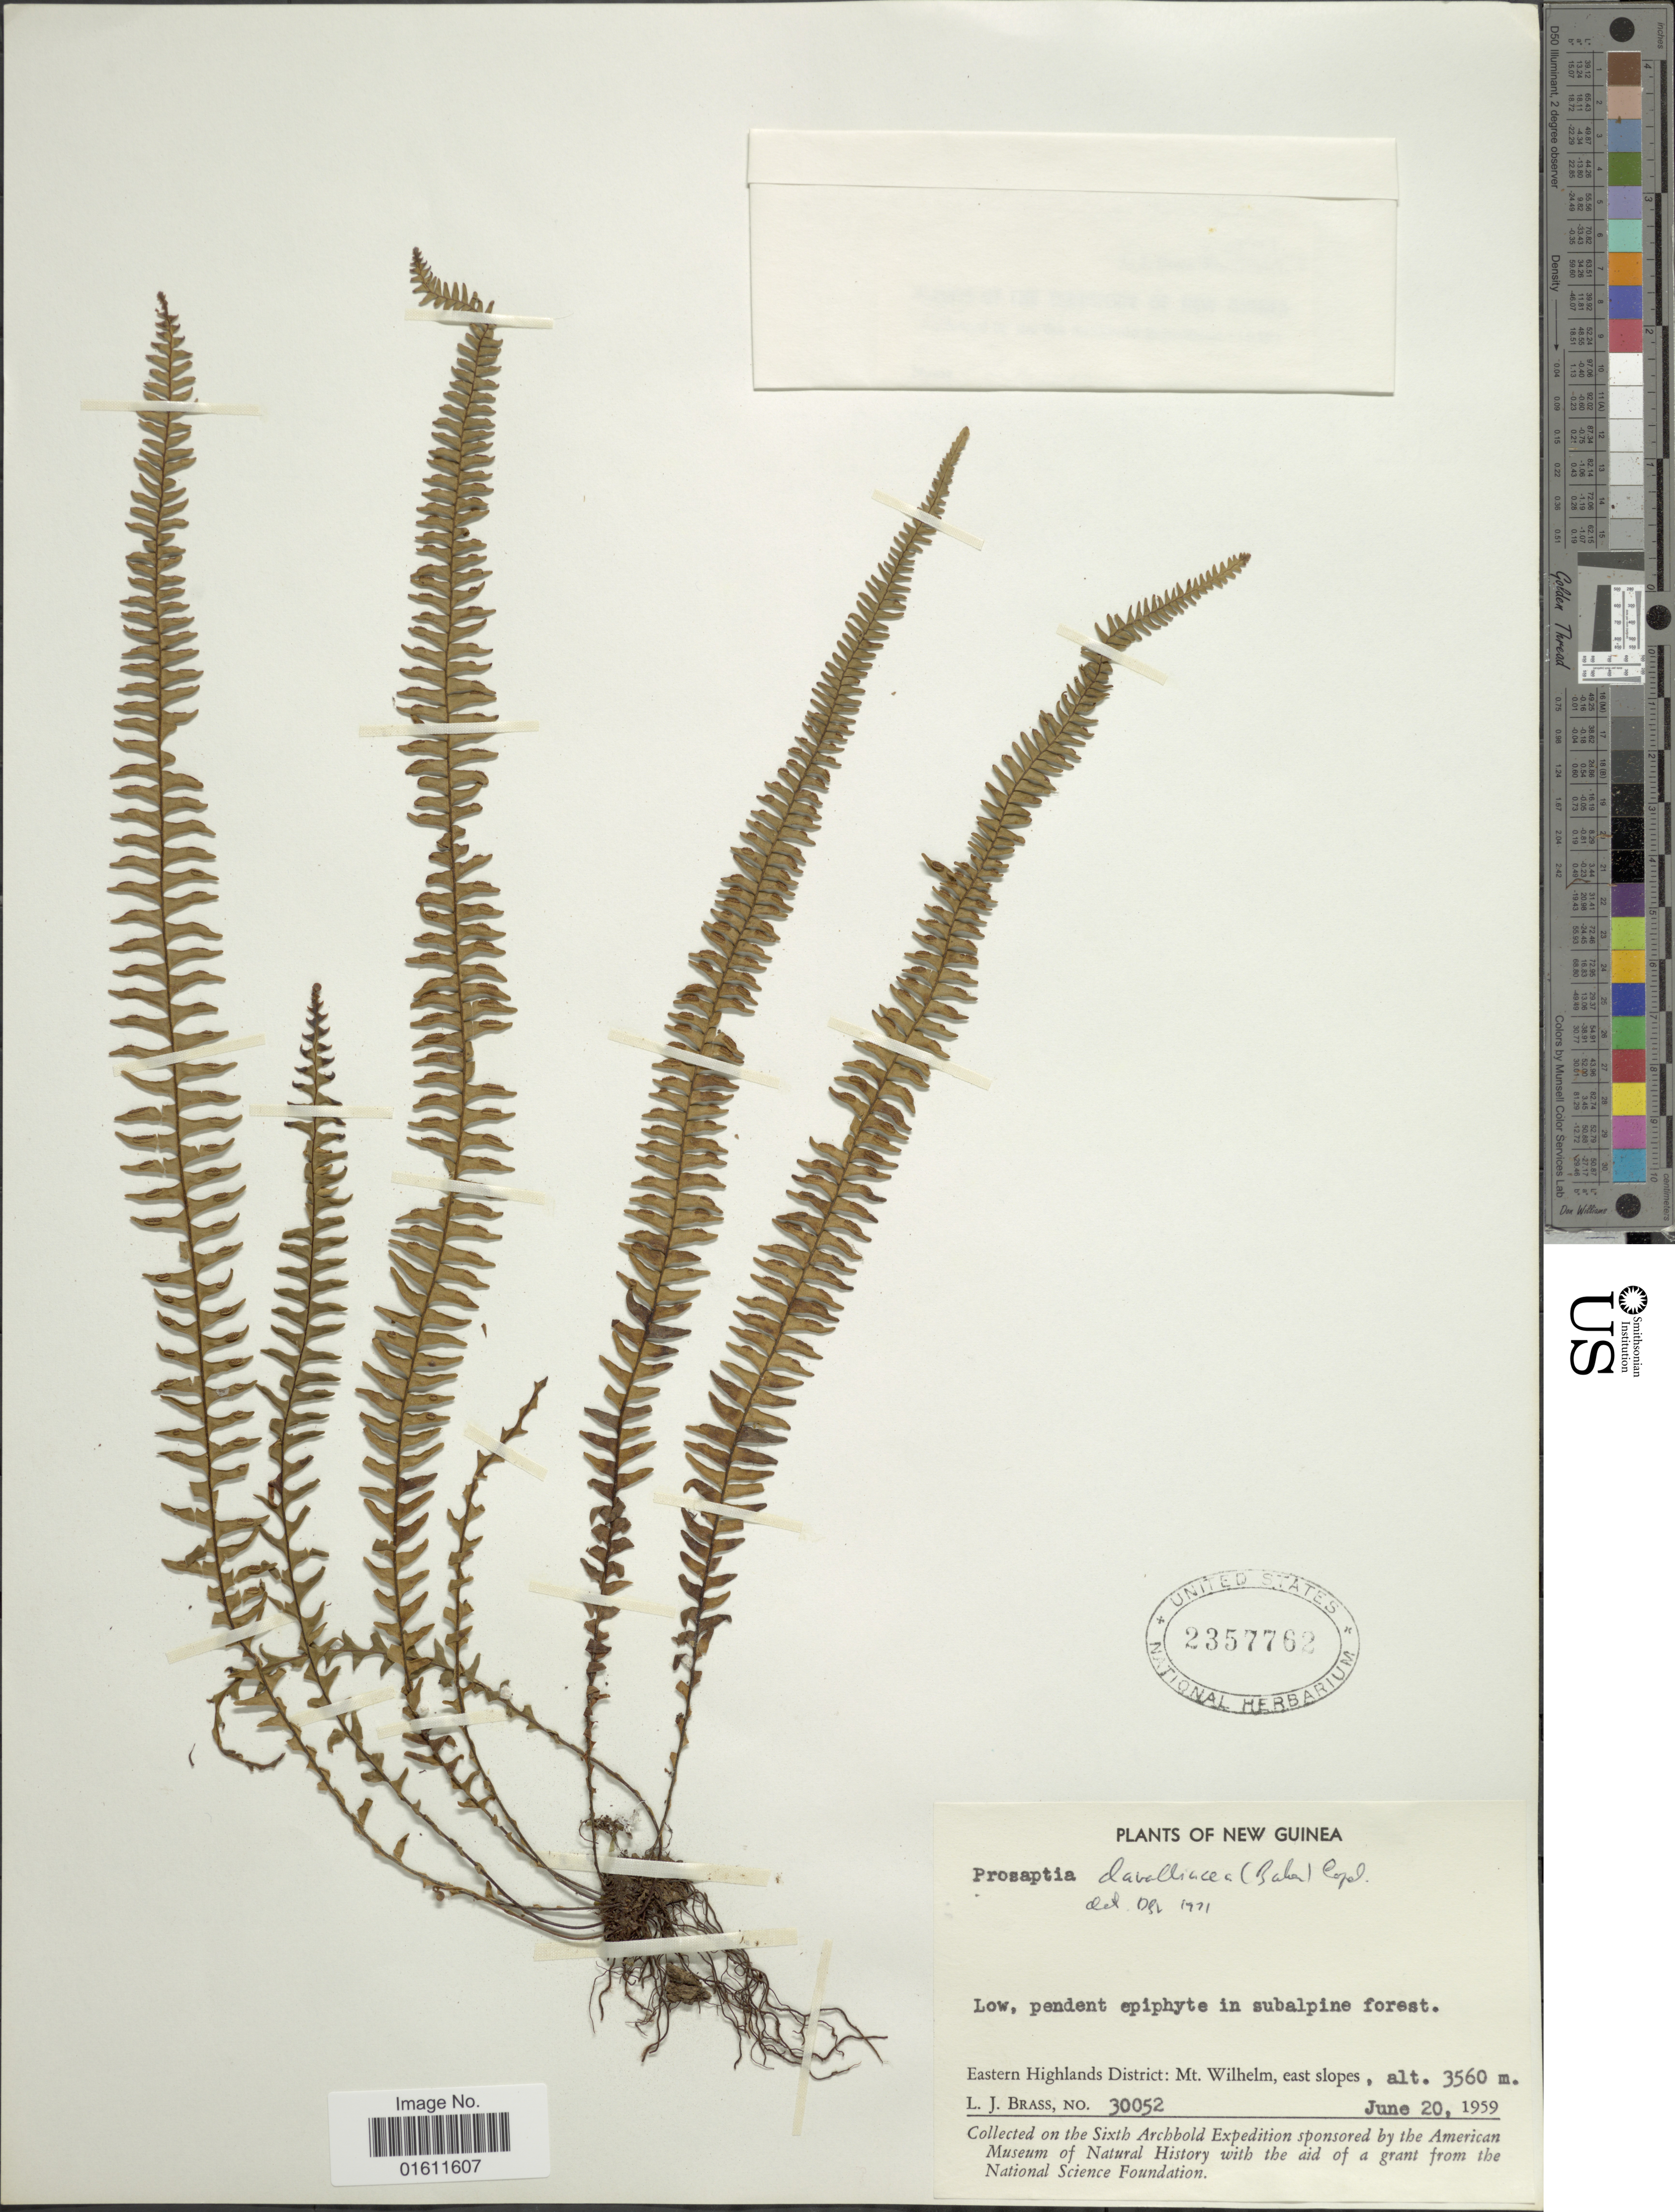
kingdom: Plantae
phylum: Tracheophyta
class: Polypodiopsida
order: Polypodiales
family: Polypodiaceae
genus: Prosaptia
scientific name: Prosaptia davalliacea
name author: (F. Muell. & Baker) Copel.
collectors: L. J. Brass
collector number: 30052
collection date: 1959-06-20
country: Papua New Guinea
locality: New Guinea, Eastern Highlands District: Mt. Wilhelm, east slopes.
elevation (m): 3560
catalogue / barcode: US 2357762